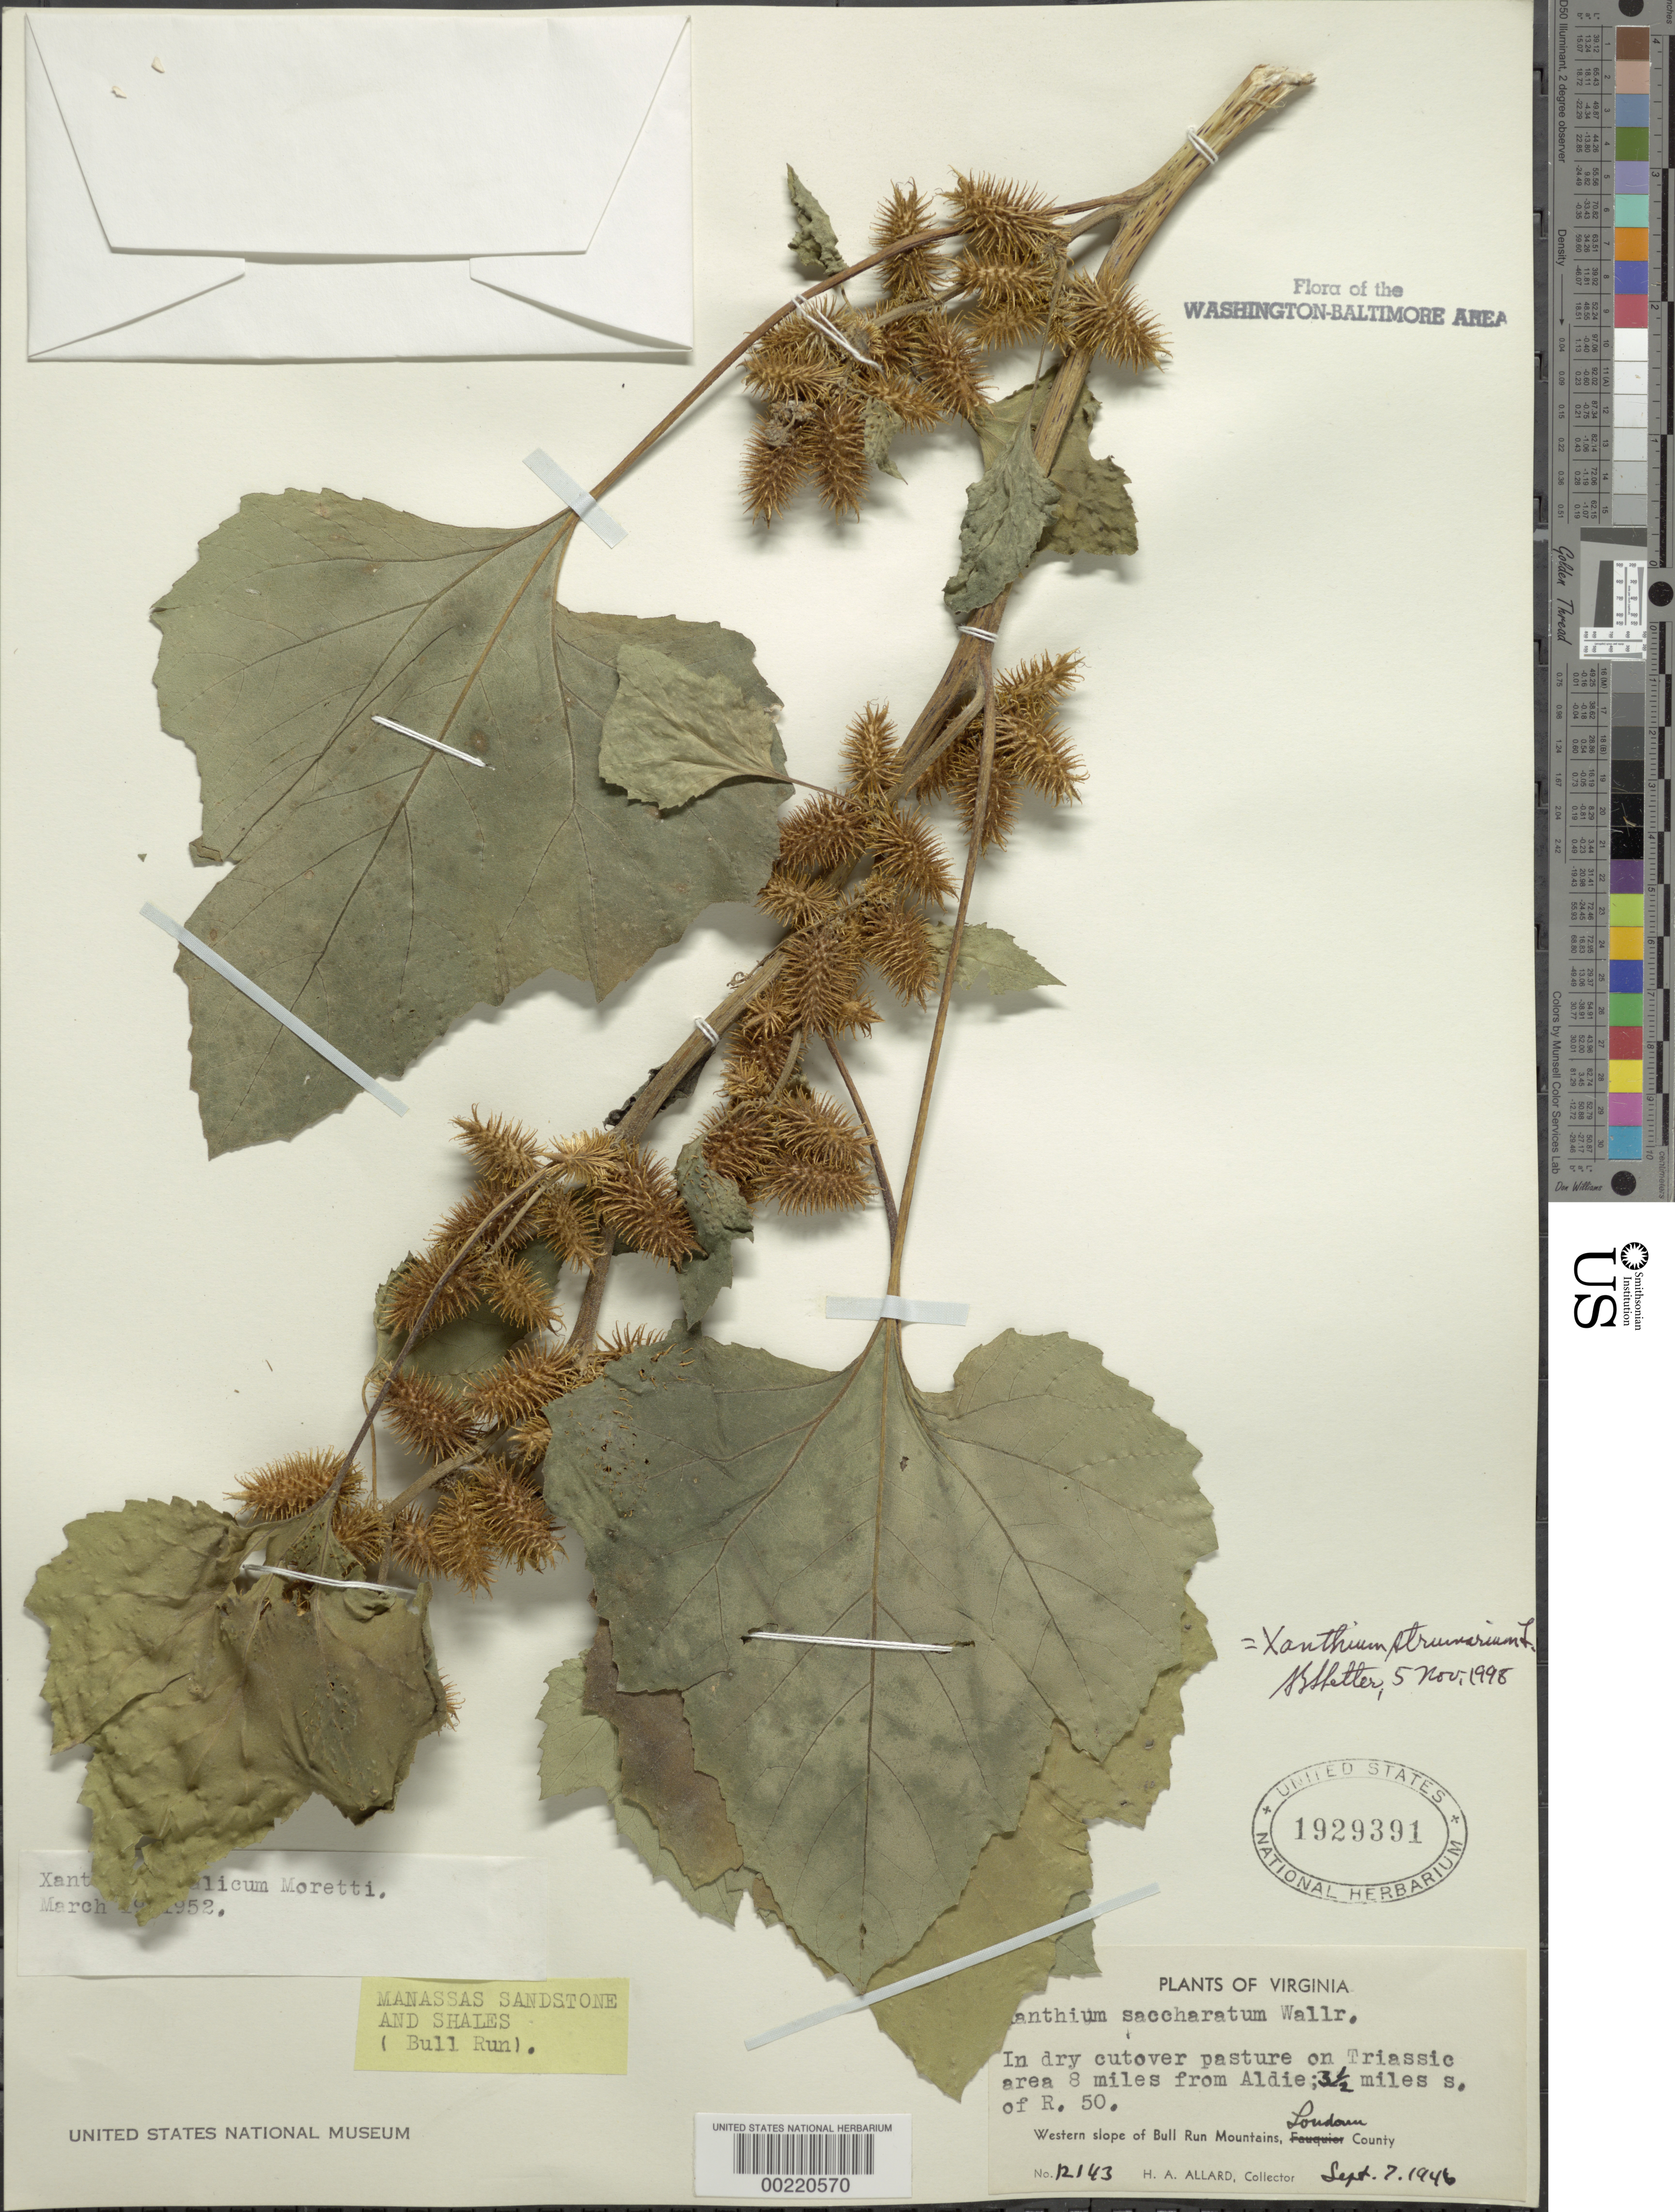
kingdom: Plantae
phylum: Tracheophyta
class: Magnoliopsida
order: Asterales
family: Asteraceae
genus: Xanthium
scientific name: Xanthium strumarium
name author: L.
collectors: H. A. Allard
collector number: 12143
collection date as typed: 07 Sep 1946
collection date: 1946-09-07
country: United States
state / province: Virginia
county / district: Loudoun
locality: Near Aldie south of Rt. 50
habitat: Dry cutover pasture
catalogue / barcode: US 1929391